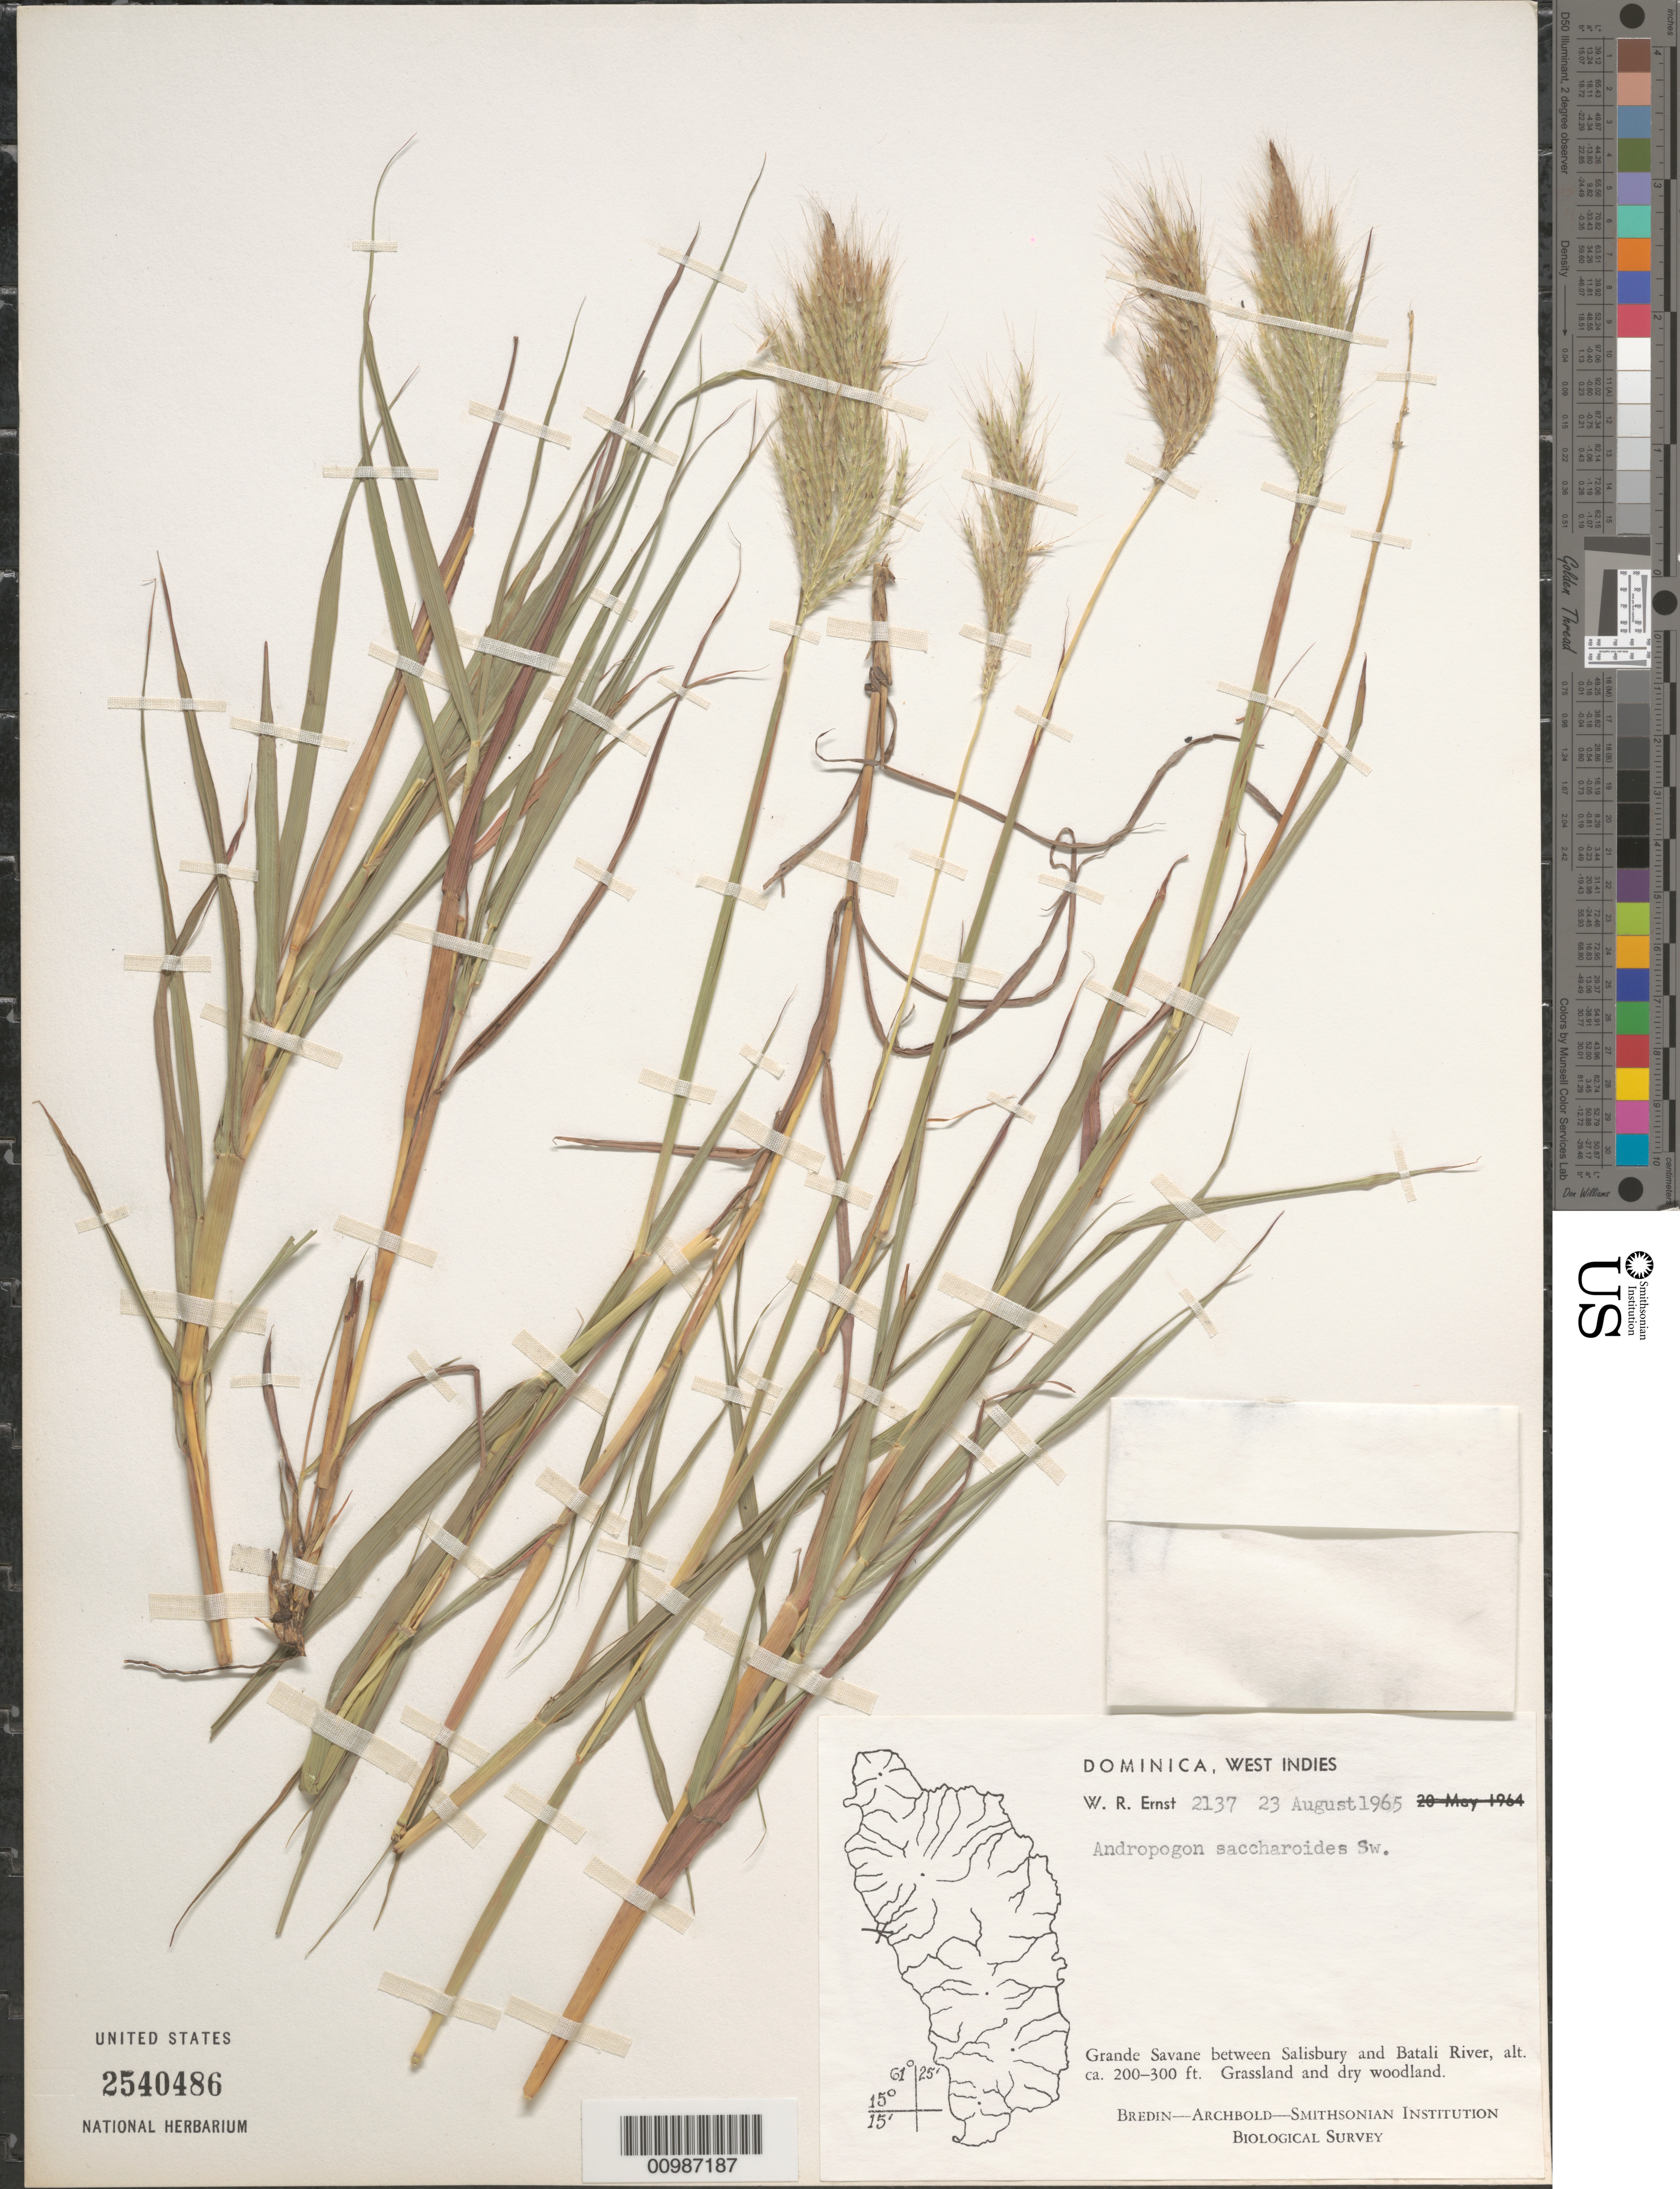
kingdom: Plantae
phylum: Tracheophyta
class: Liliopsida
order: Poales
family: Poaceae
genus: Andropogon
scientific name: Andropogon saccharoides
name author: Sw.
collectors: W. R. Ernst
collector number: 2137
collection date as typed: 23 Aug 1965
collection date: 1965-08-23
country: Dominica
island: Dominica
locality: Grande Savane between Salisbury and Batali River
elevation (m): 61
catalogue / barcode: US 2540486